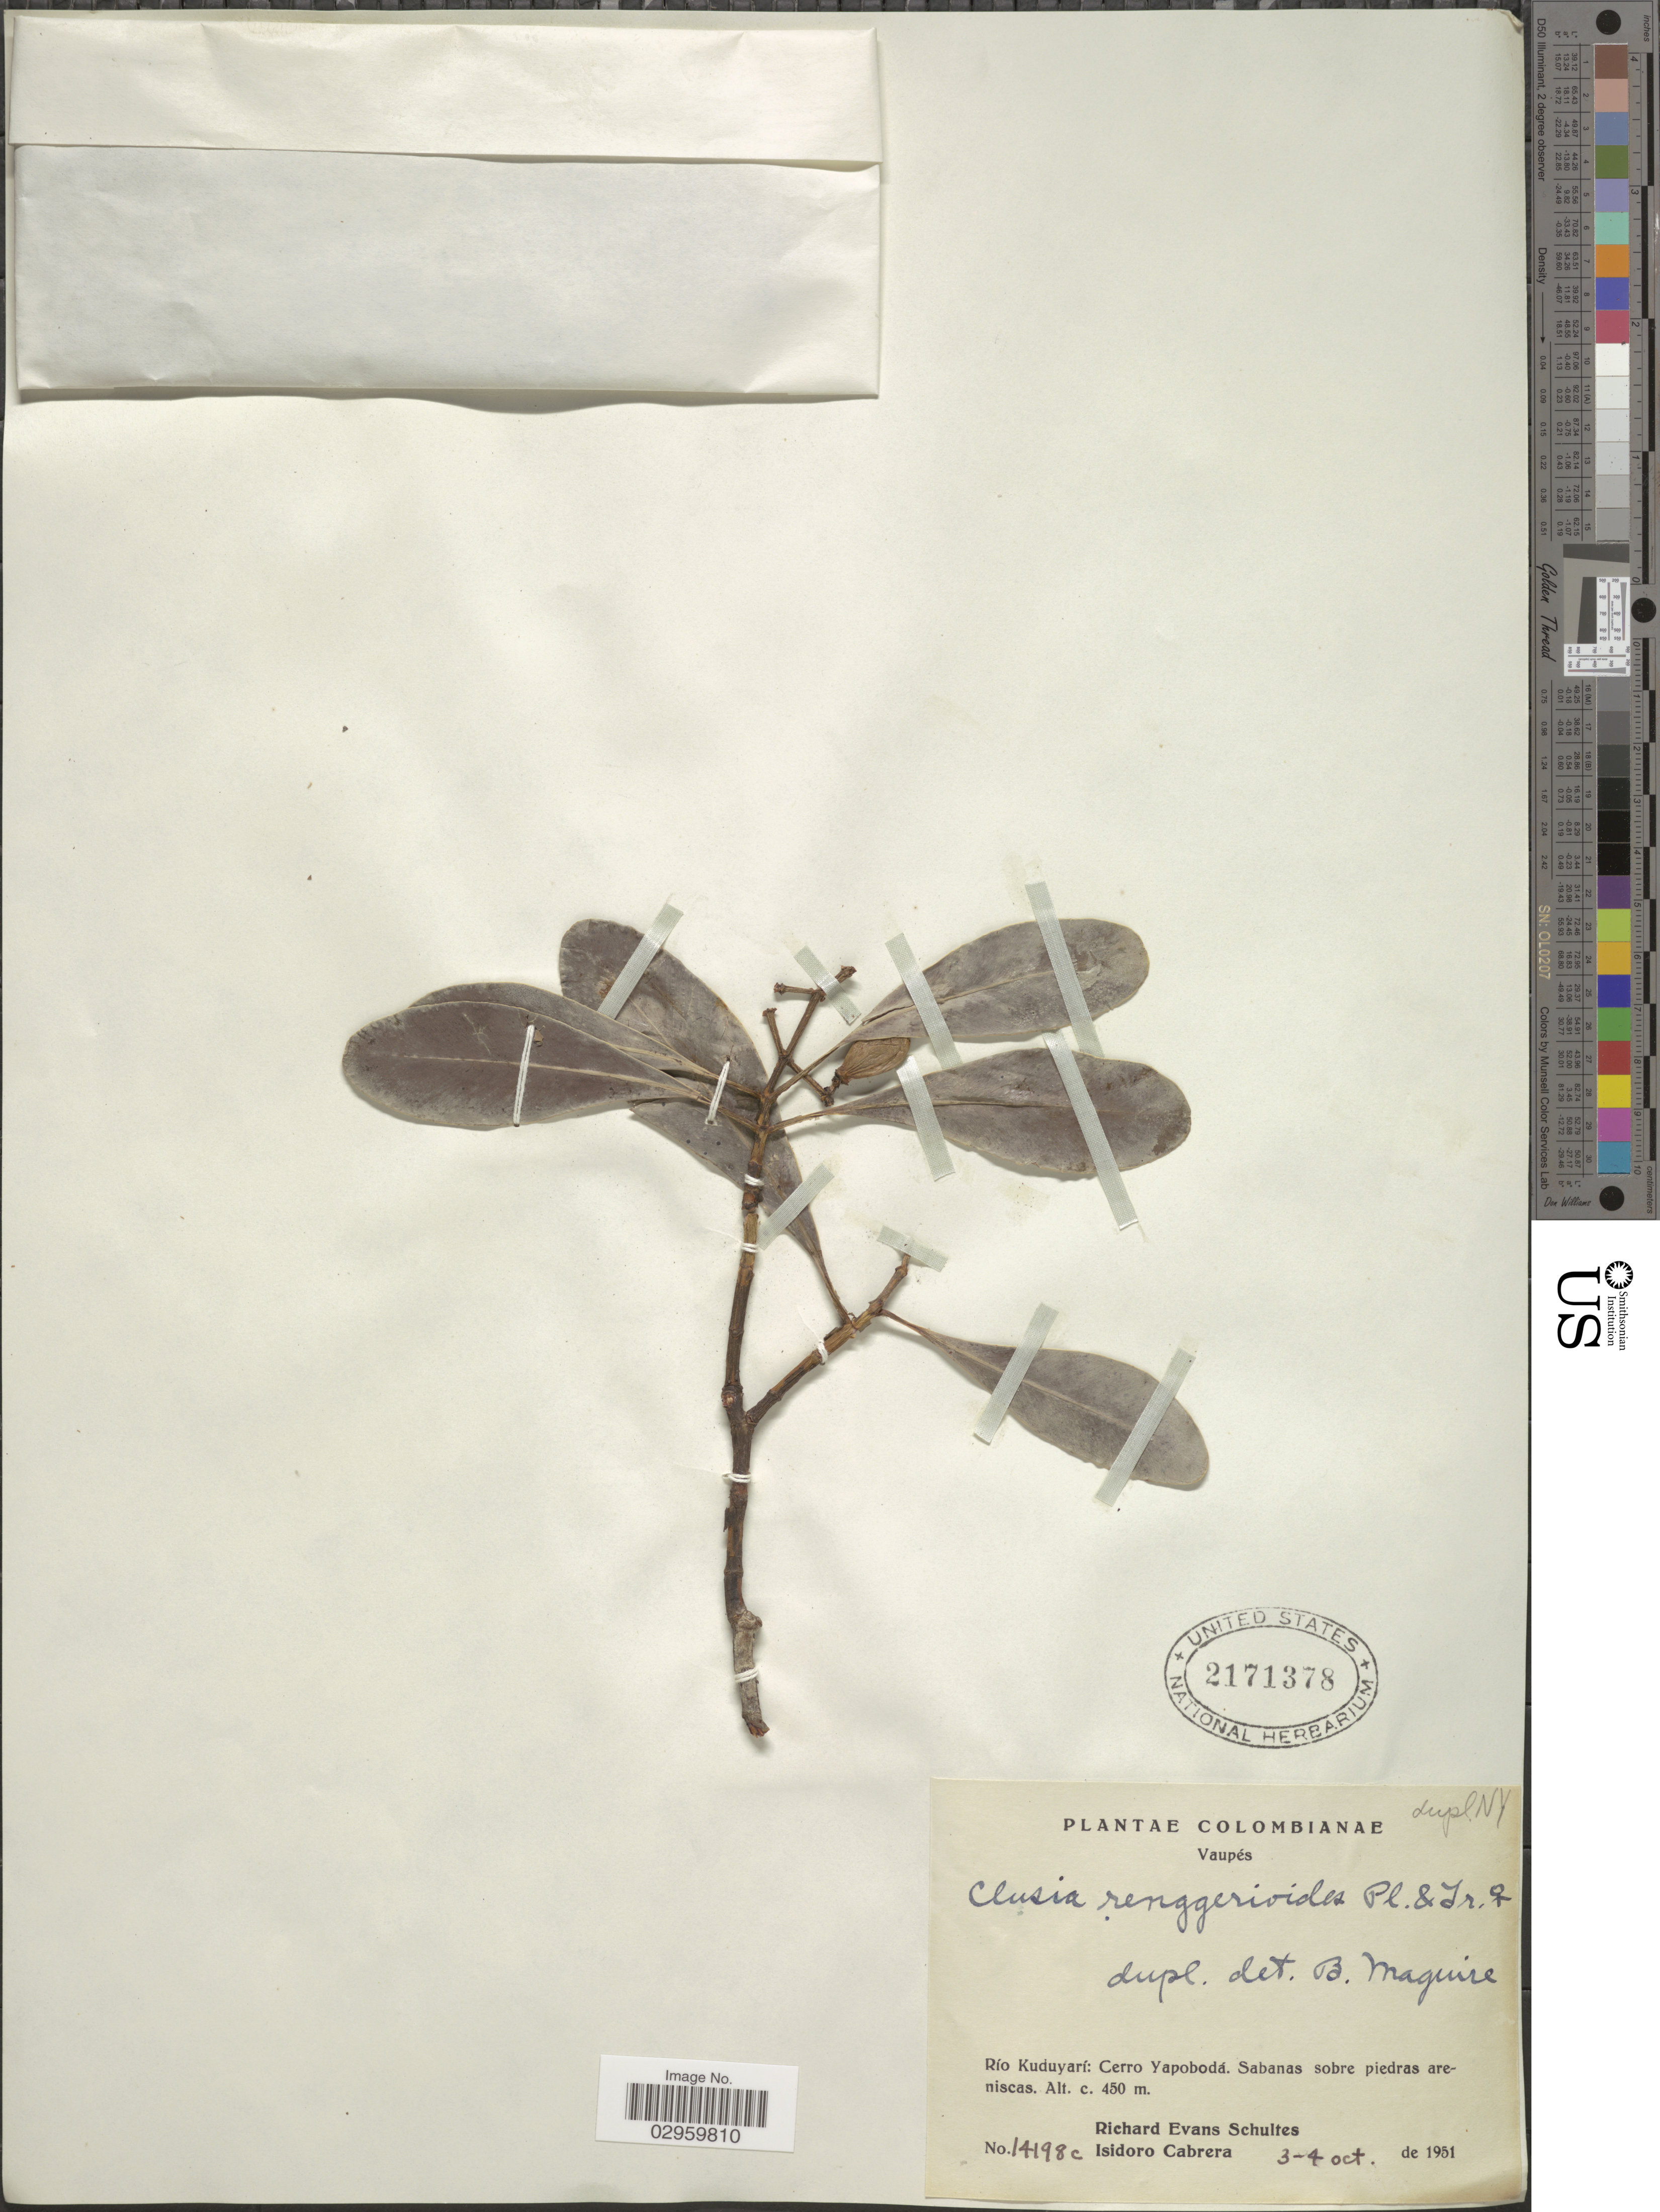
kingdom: Plantae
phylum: Tracheophyta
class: Magnoliopsida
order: Malpighiales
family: Clusiaceae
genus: Clusia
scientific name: Clusia renggerioides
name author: Planch. & Triana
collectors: R. E. Schultes & I. Cabrera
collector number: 14198c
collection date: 1951-10-03/1951-10-04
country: Colombia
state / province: Vaupés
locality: Río Kuduyarí: Cerro Yapobodá. Sabanas sobre piedras areniscas.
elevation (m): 450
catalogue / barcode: US 2171378